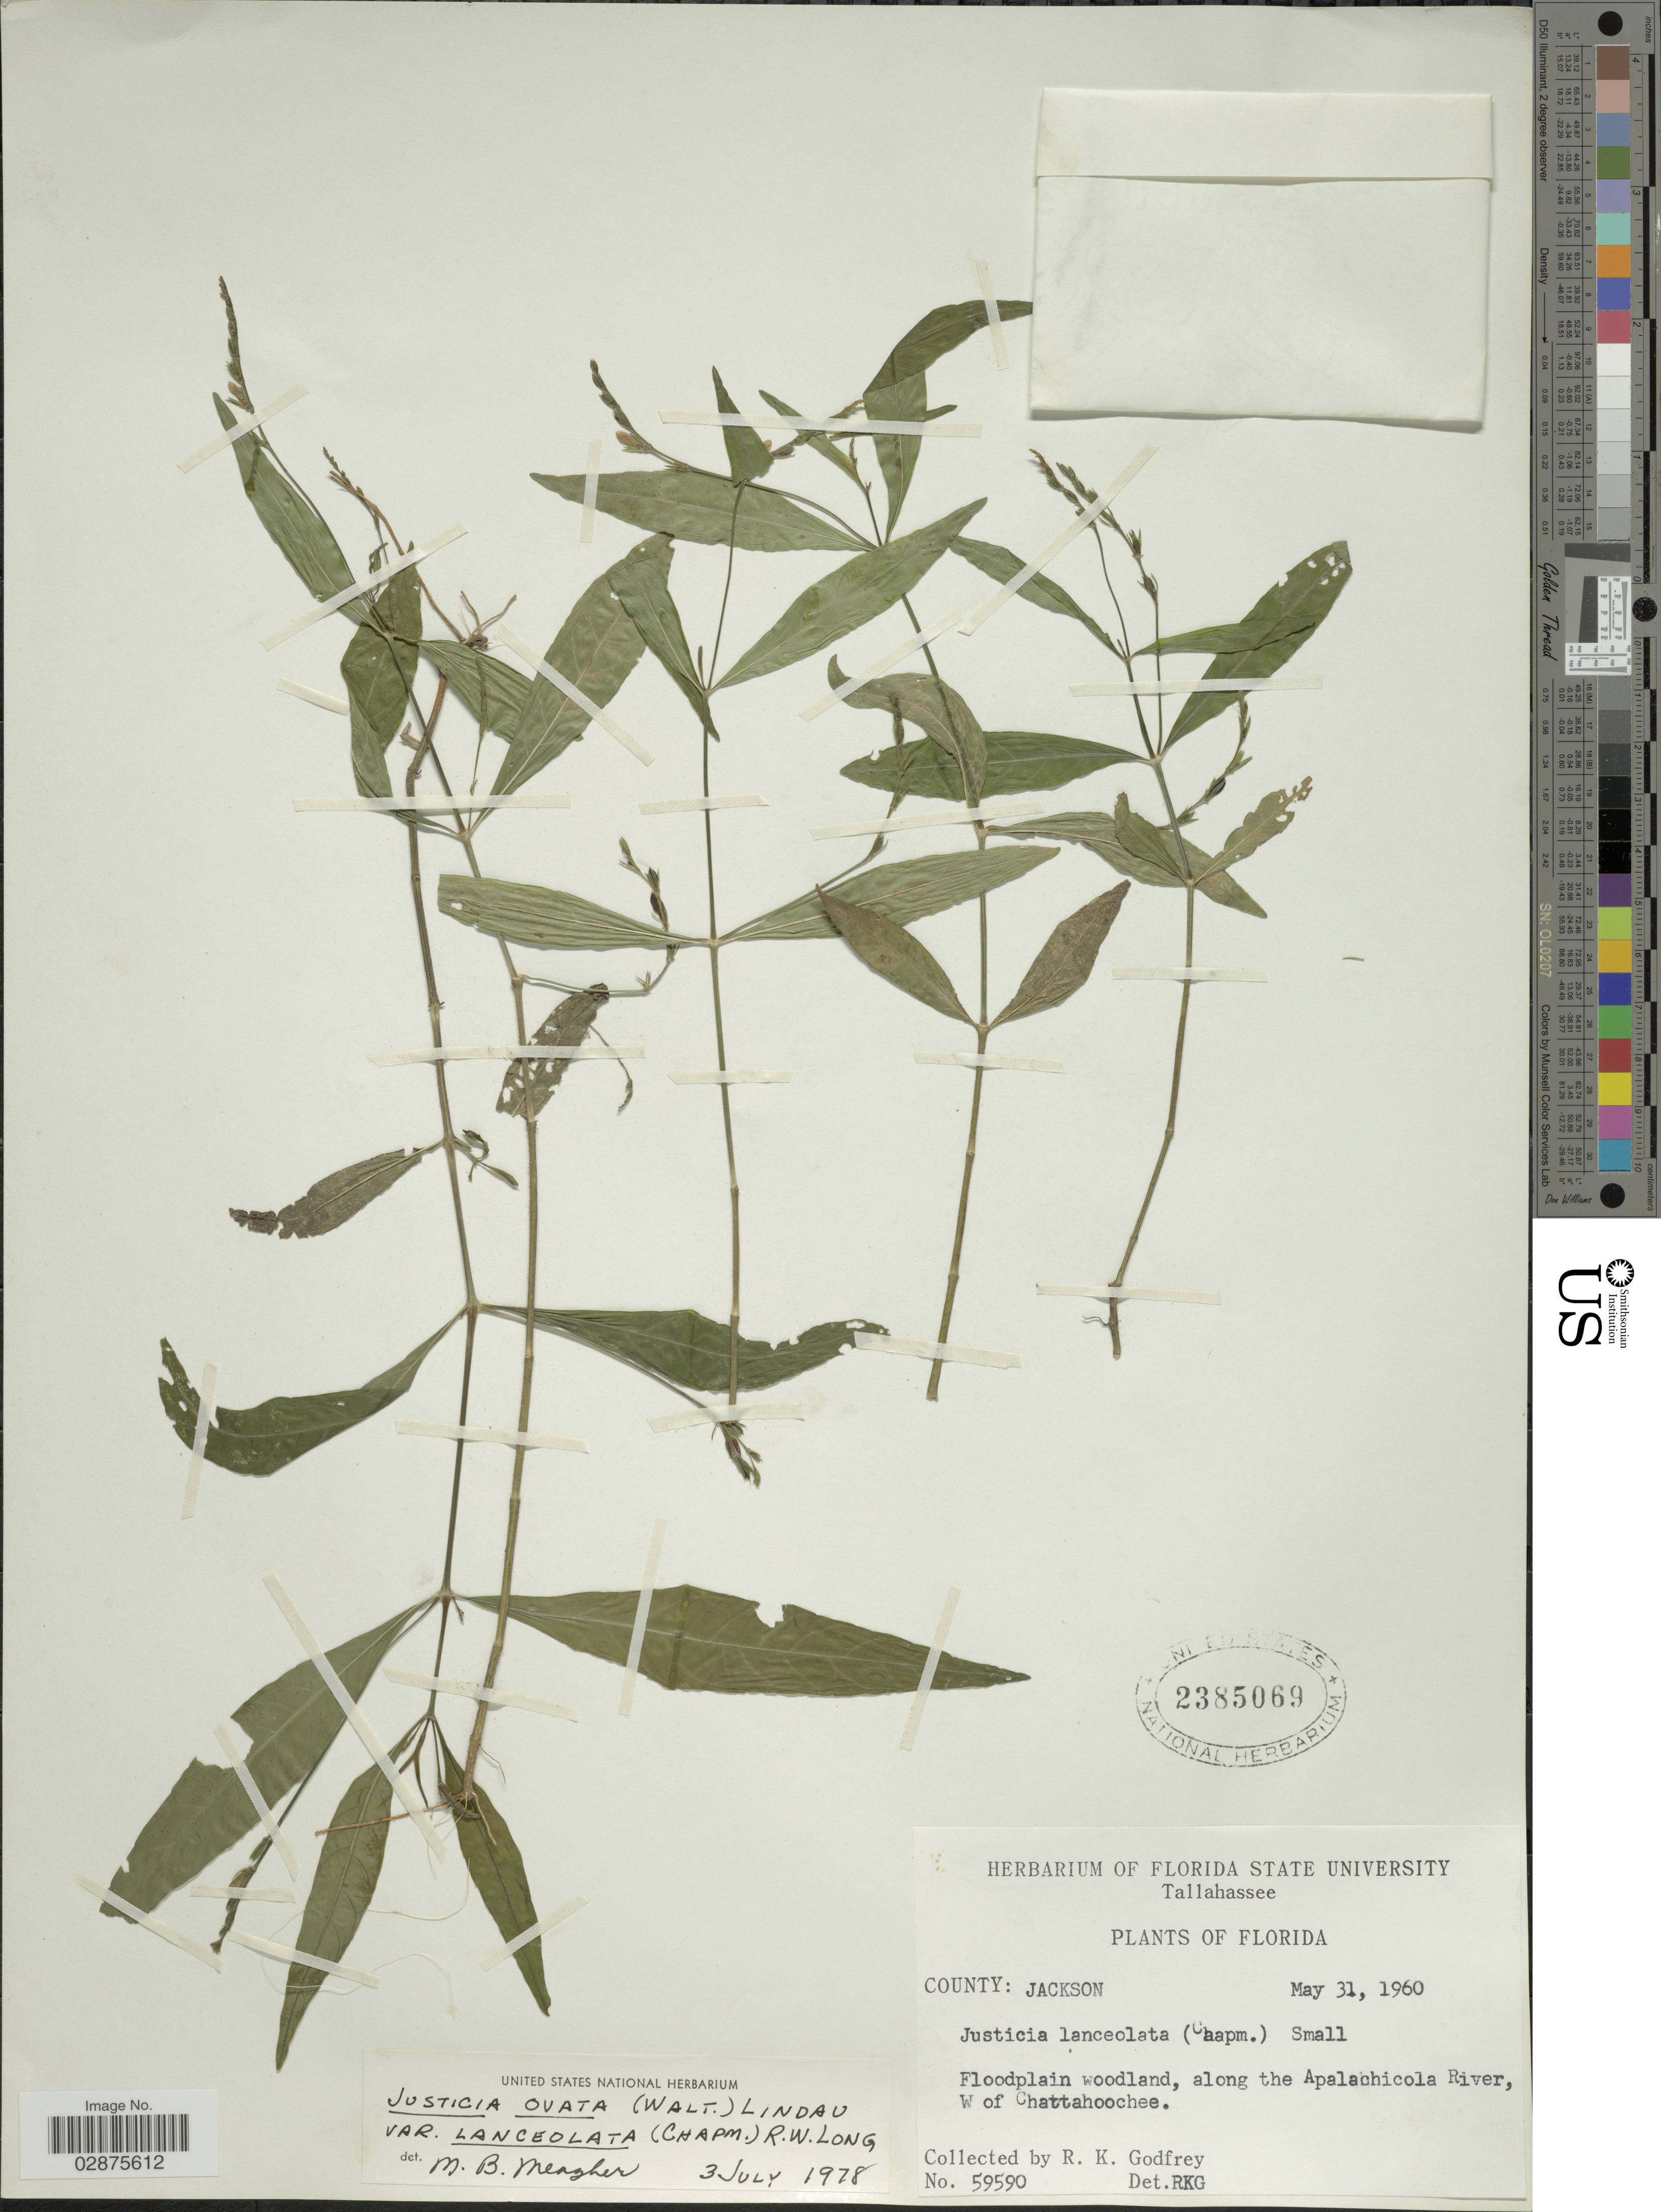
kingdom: Plantae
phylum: Tracheophyta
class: Magnoliopsida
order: Lamiales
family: Acanthaceae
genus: Justicia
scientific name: Justicia lanceolata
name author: (Chapm.) Small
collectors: R. K. Godfrey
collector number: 59590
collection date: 1960-05-31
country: United States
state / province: Florida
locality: County: Jackson. Floodplain woodland, along the Apalachicola River, W of Chattahoochee.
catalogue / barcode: US 2385069